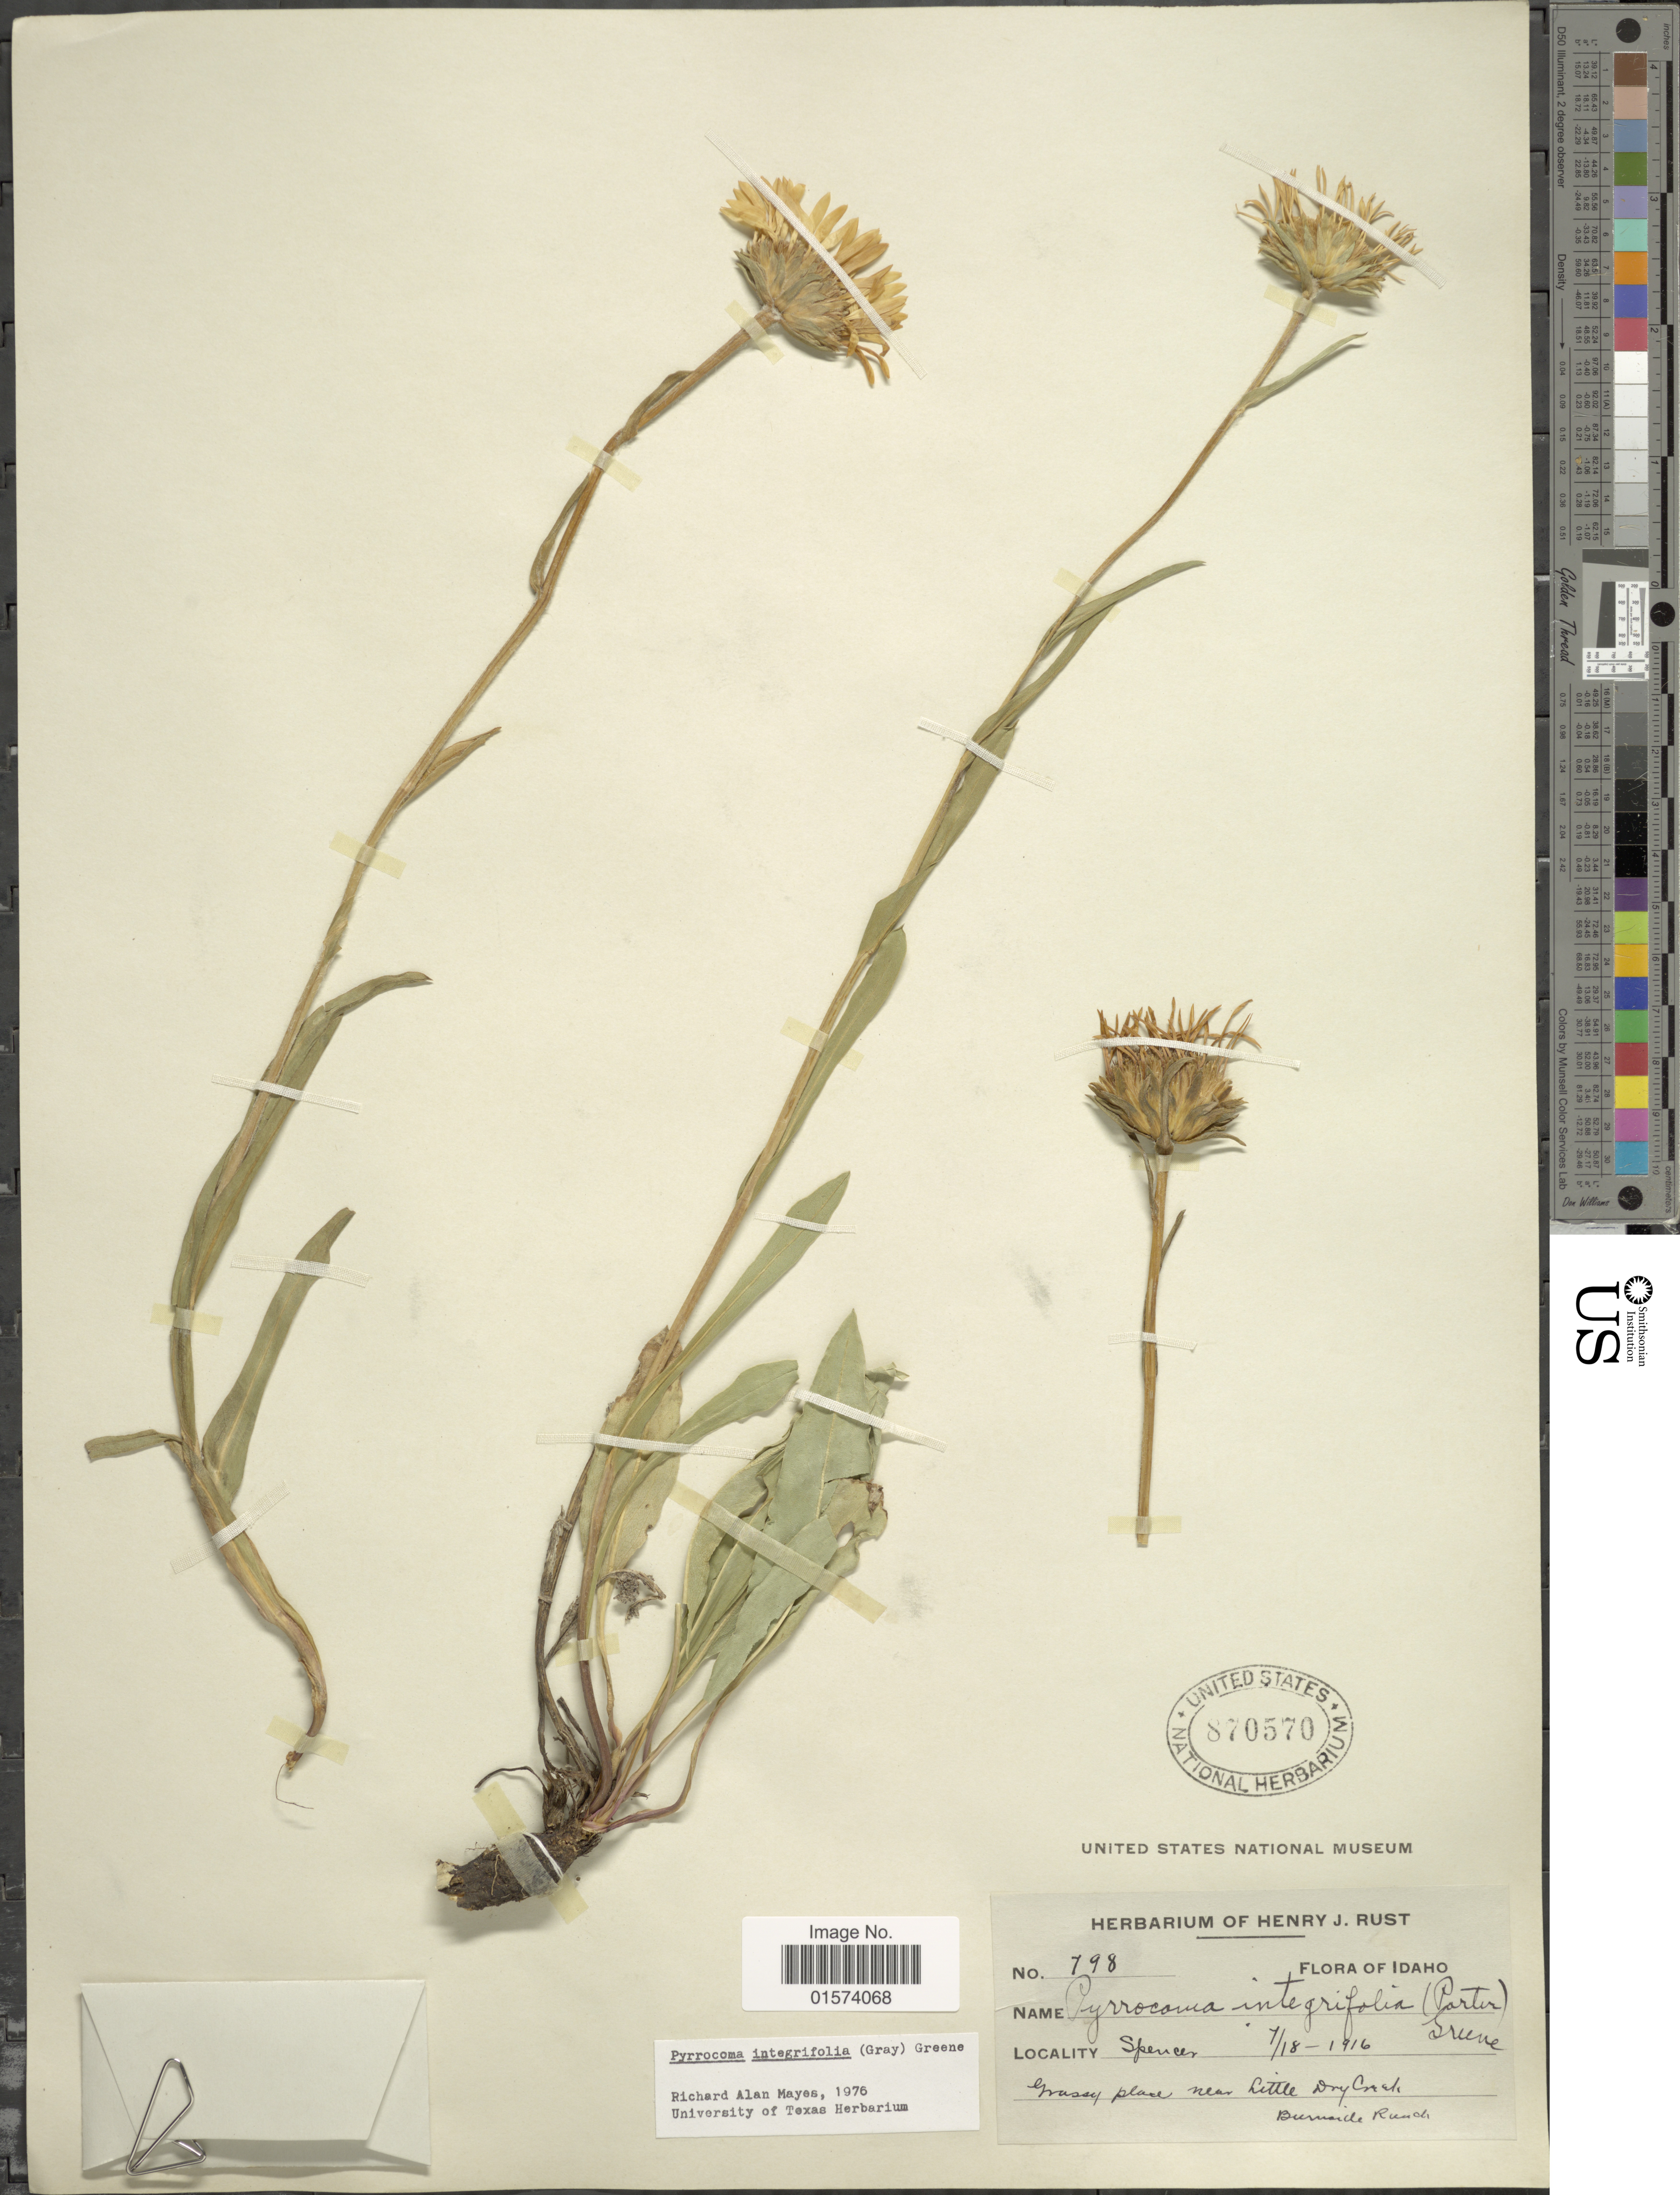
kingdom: Plantae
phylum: Tracheophyta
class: Magnoliopsida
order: Asterales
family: Asteraceae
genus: Pyrrocoma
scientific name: Pyrrocoma integrifolia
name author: (Porter ex A. Gray) Greene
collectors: ex herb. Henry J. Rust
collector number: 798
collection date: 1916-07-18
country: United States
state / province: Idaho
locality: Spencer, grassy plce near Little Dry Creek, Burnside Rounds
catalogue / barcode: US 870570